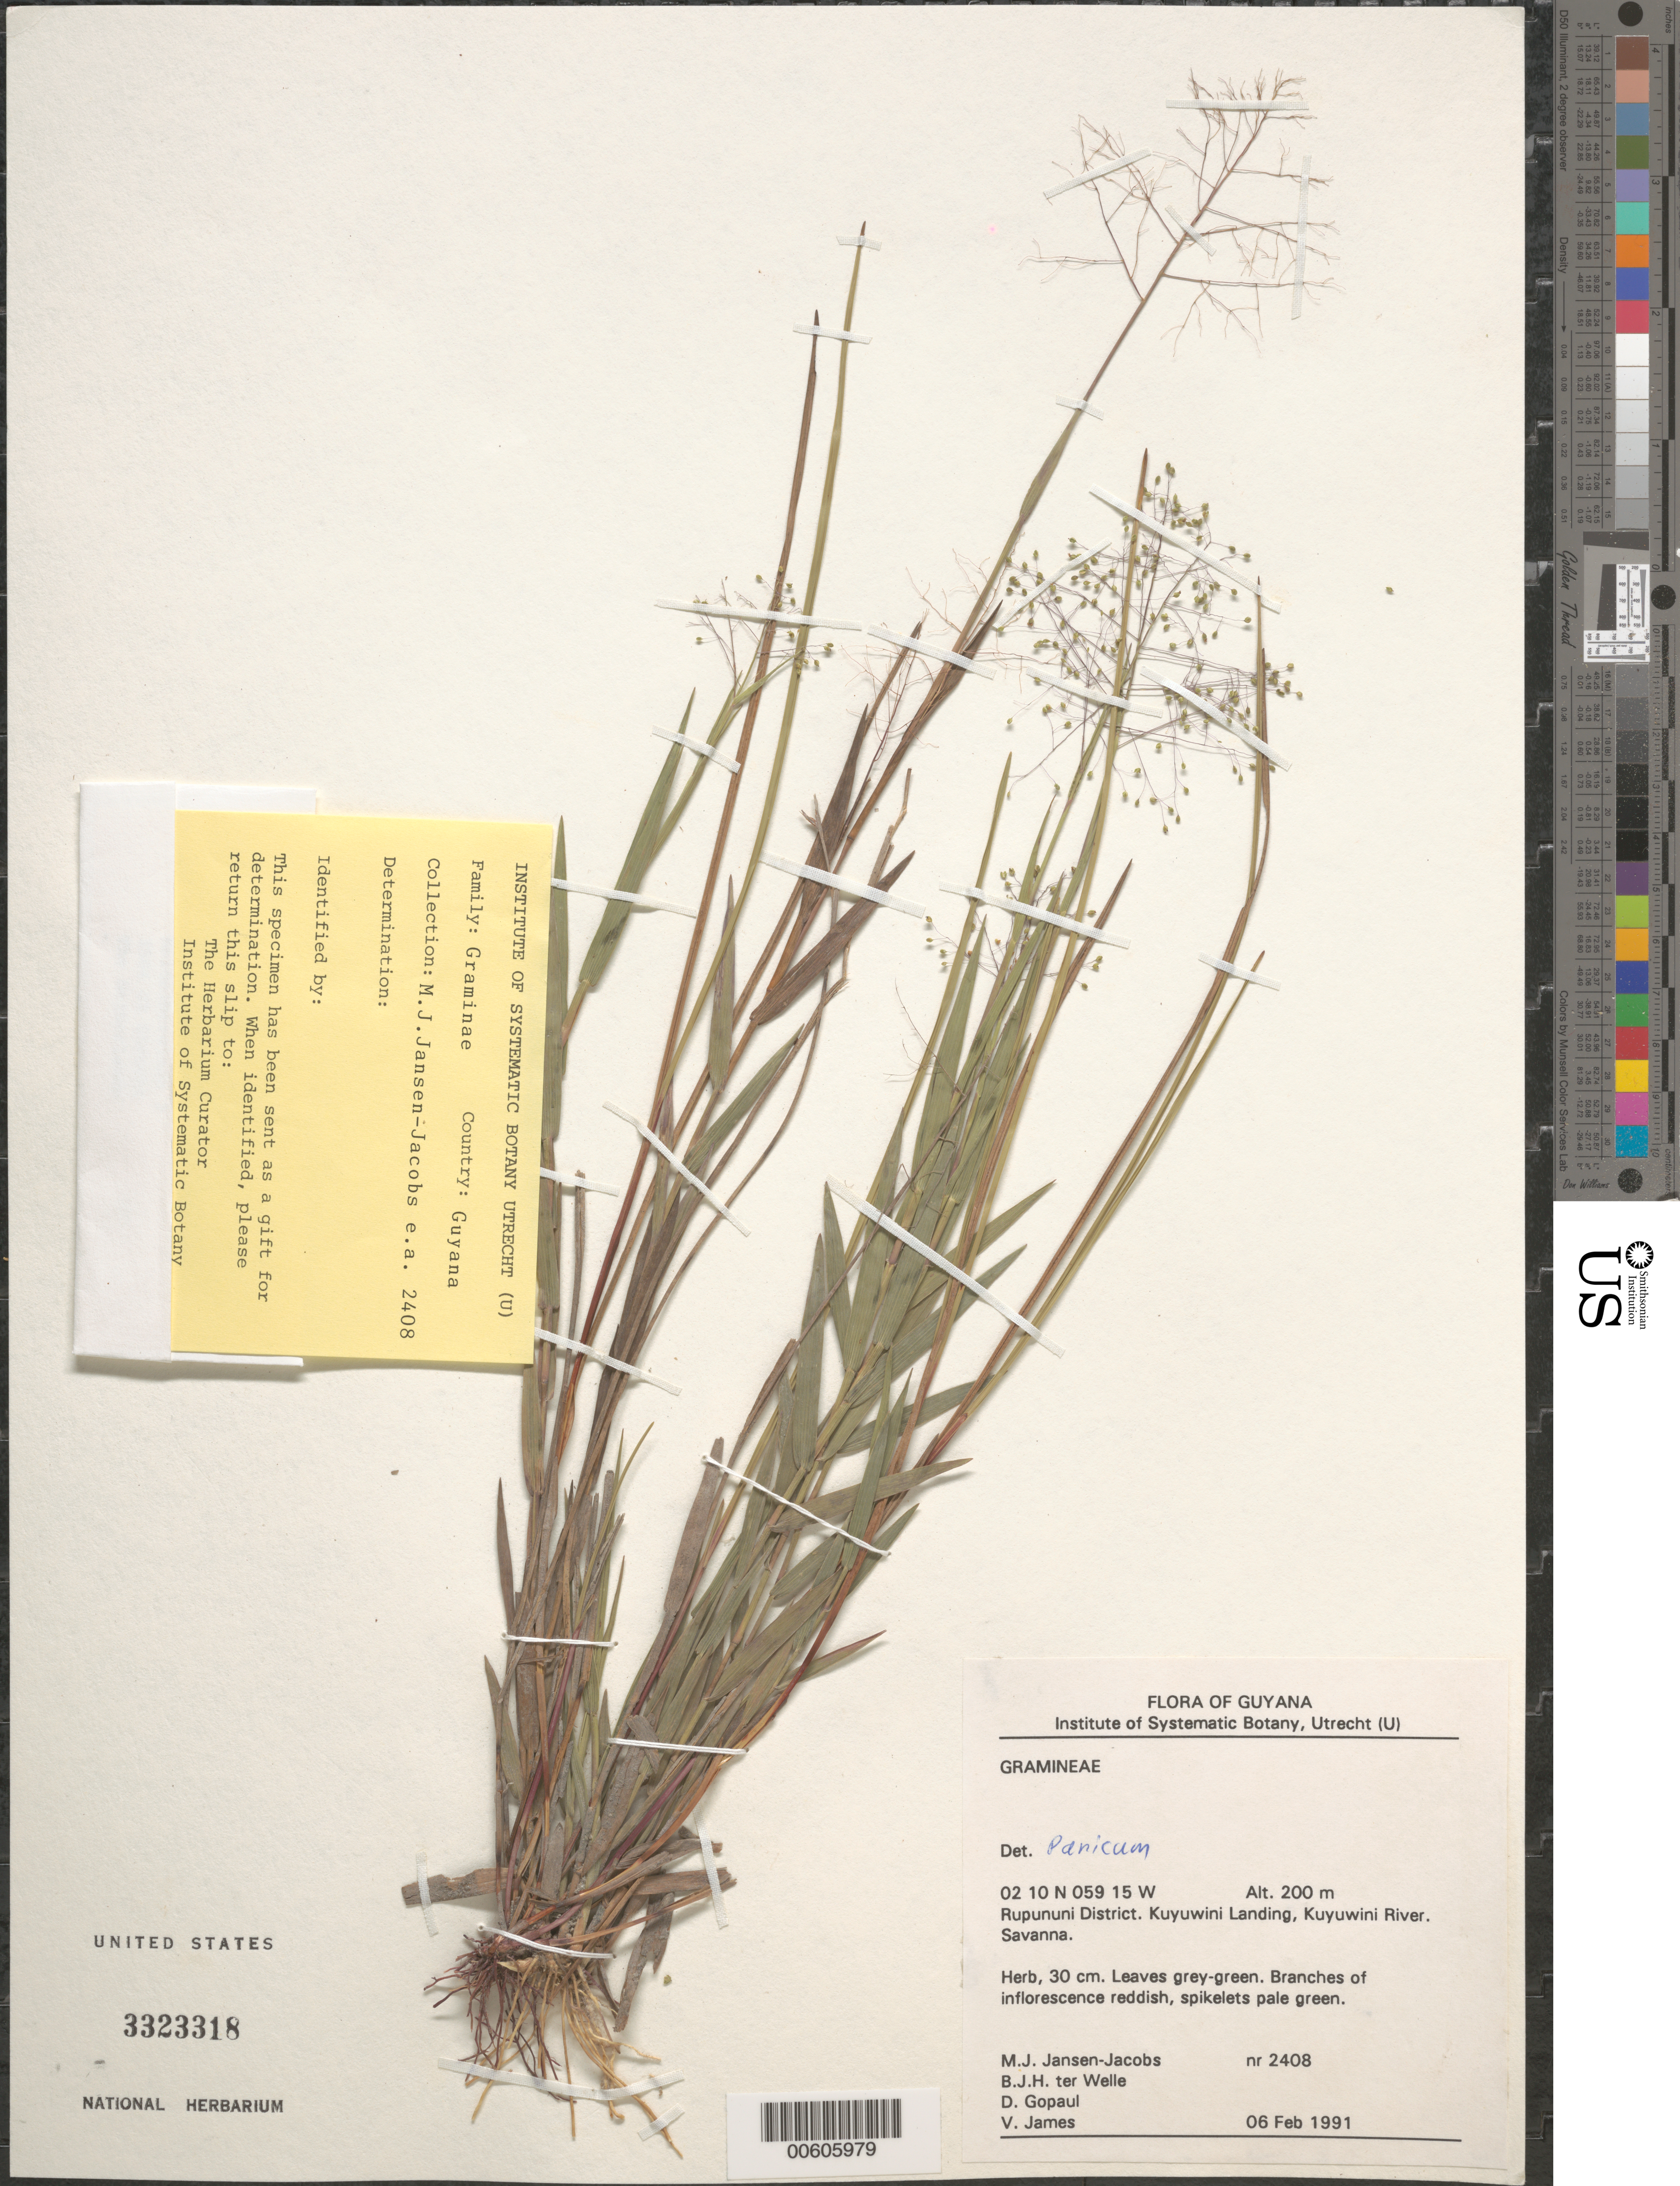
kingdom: Plantae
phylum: Tracheophyta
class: Liliopsida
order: Poales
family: Poaceae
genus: Panicum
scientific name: Panicum sp.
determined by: Judziewicz, E. J.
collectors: M. J. Jansen-Jacobs, B. Welle, D. Gopaul & V. James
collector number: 2408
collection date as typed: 6-Feb-91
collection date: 1991-02-06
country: Guyana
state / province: U. Takutu-U. Essequibo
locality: Kuyuwini Landing, Kuyuwini River, Rupununi District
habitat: Savanna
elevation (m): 200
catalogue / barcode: US 3323318